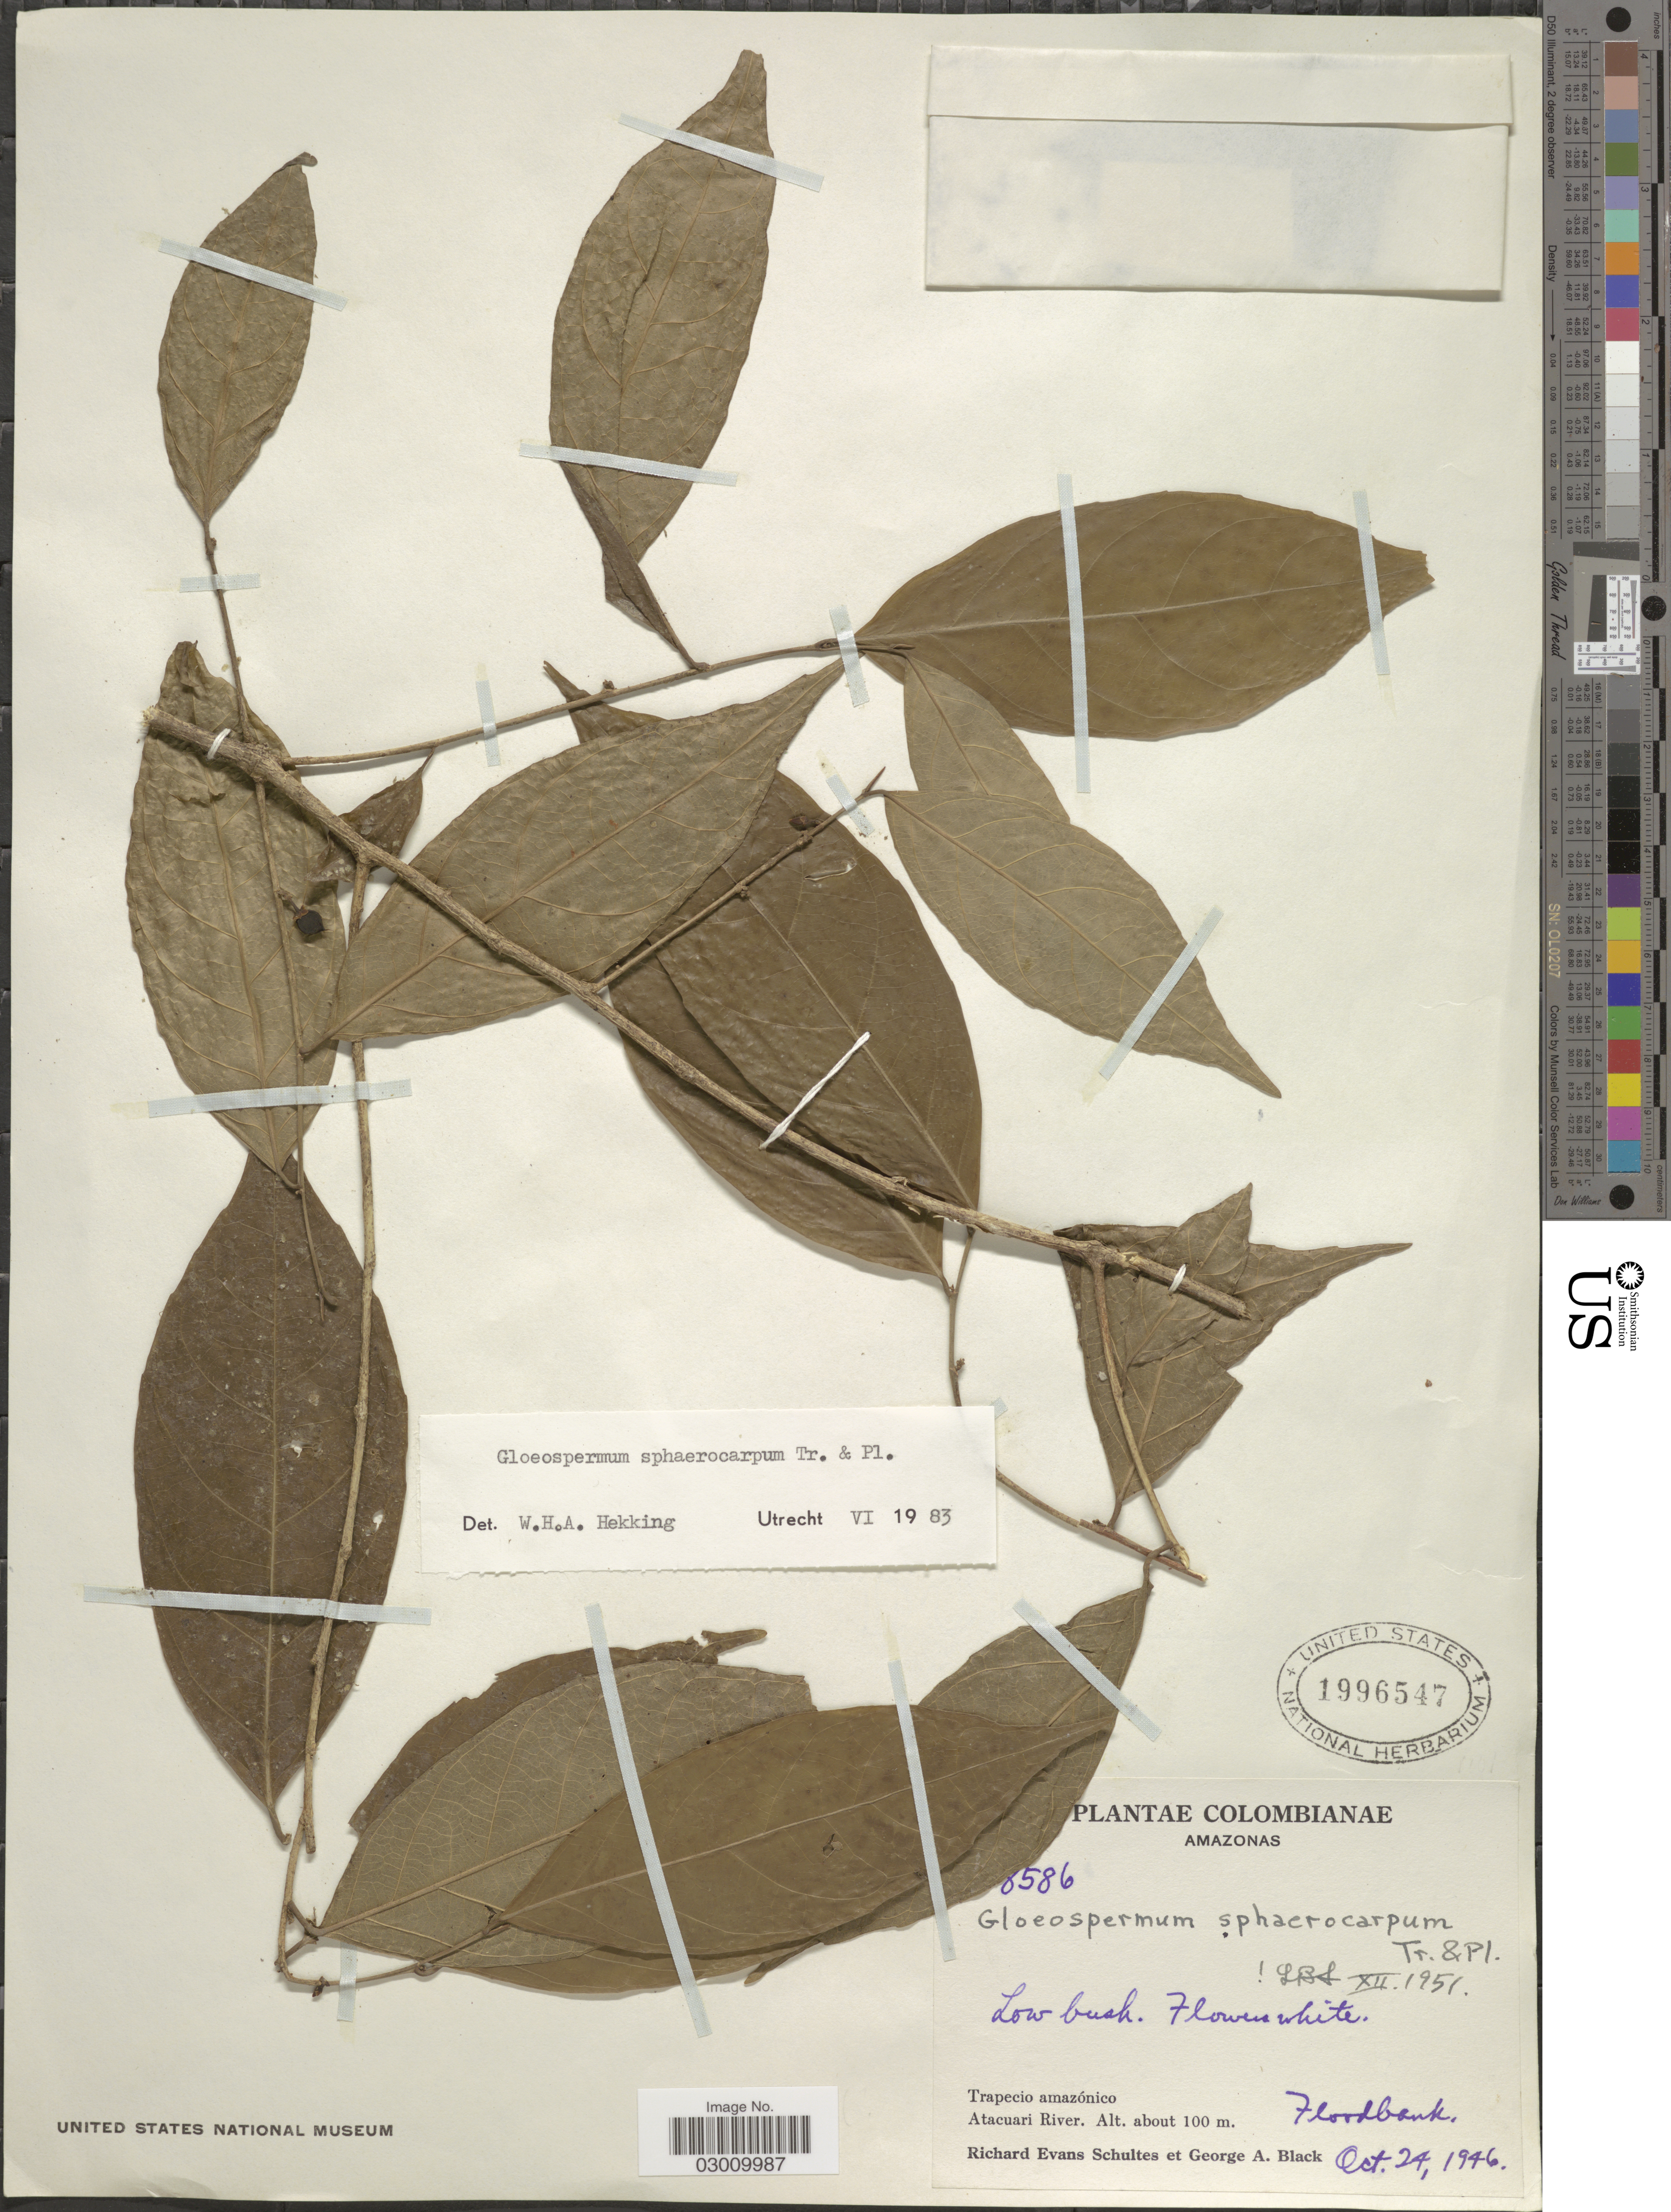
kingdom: Plantae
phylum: Tracheophyta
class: Magnoliopsida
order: Malpighiales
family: Violaceae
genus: Gloeospermum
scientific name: Gloeospermum sphaerocarpum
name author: Triana & Planch.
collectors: R. E. Schultes & G. A. Black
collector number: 8586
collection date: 1946-10-24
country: Colombia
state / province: Amazônas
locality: Trapecio amazónico, Atacuari River.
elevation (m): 100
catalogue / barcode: US 1996547